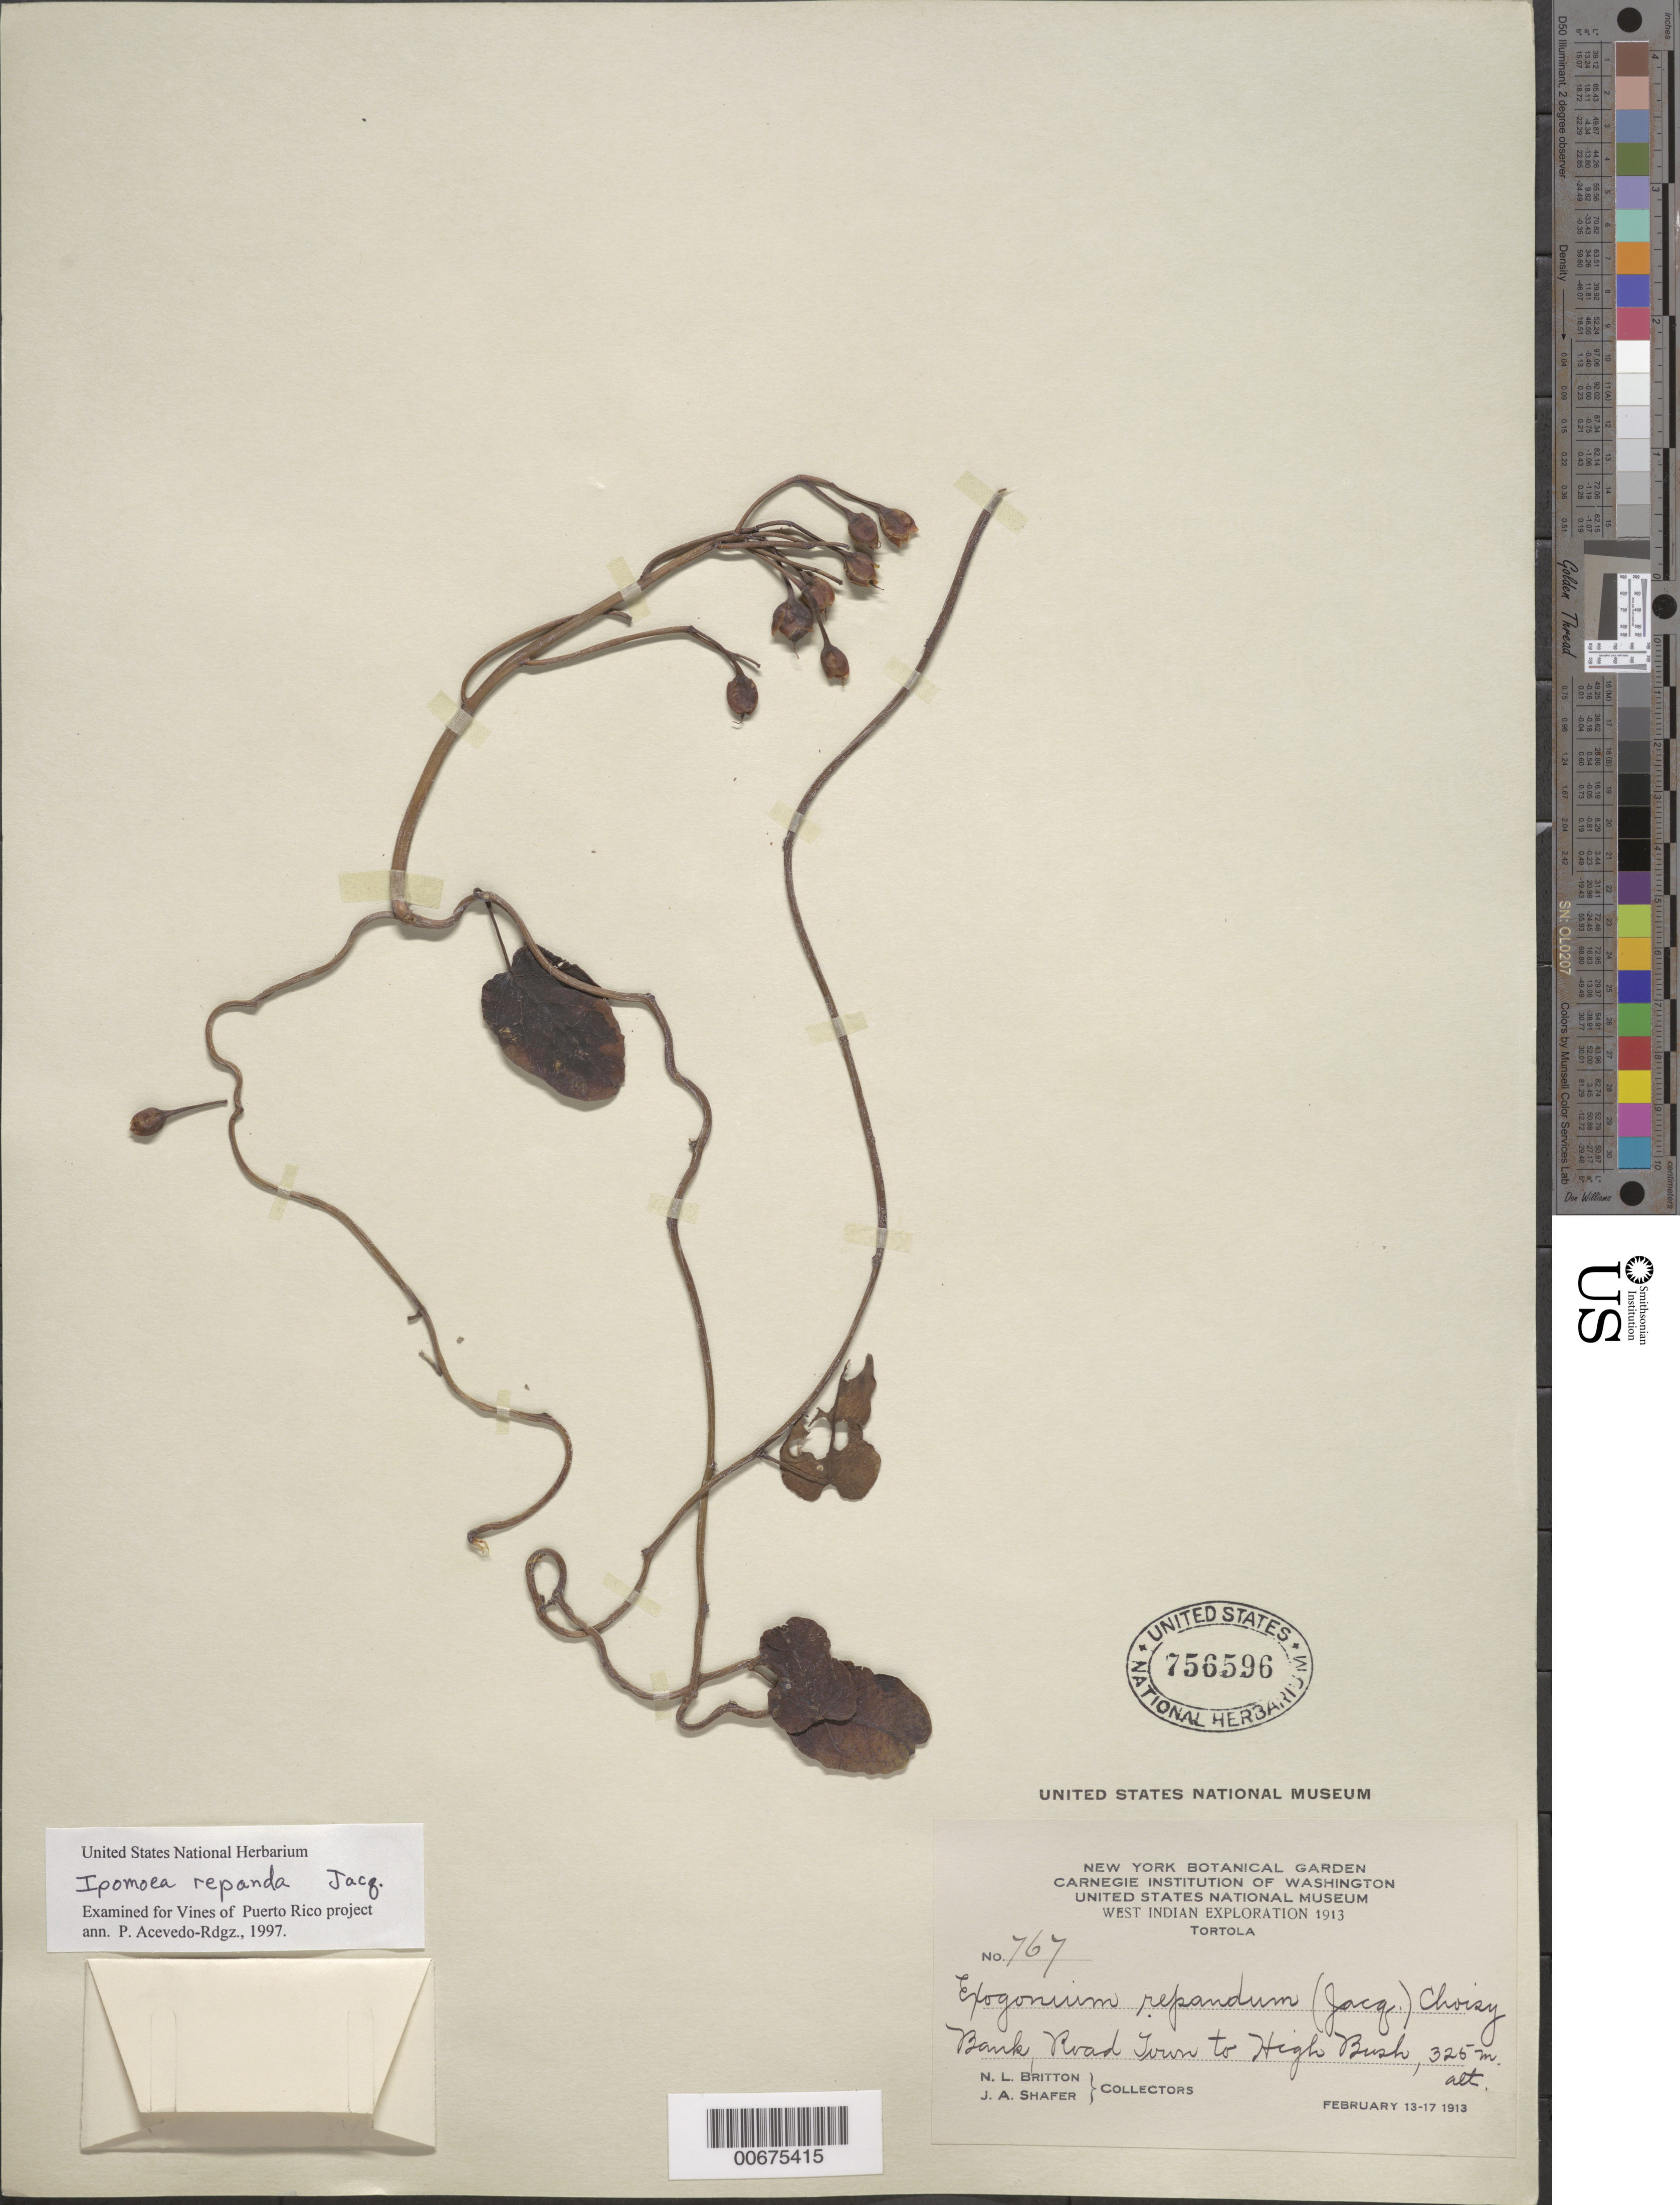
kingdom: Plantae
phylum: Tracheophyta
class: Magnoliopsida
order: Solanales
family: Convolvulaceae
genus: Ipomoea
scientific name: Ipomoea repanda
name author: Jacq.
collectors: N. Britton & J. A. Shafer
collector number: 767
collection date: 1913-02-13/1913-02-17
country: British Virgin Islands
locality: Tortola, West Indian, Tortola, Bank, Road Town to High Bush.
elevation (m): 325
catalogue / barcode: US 756596